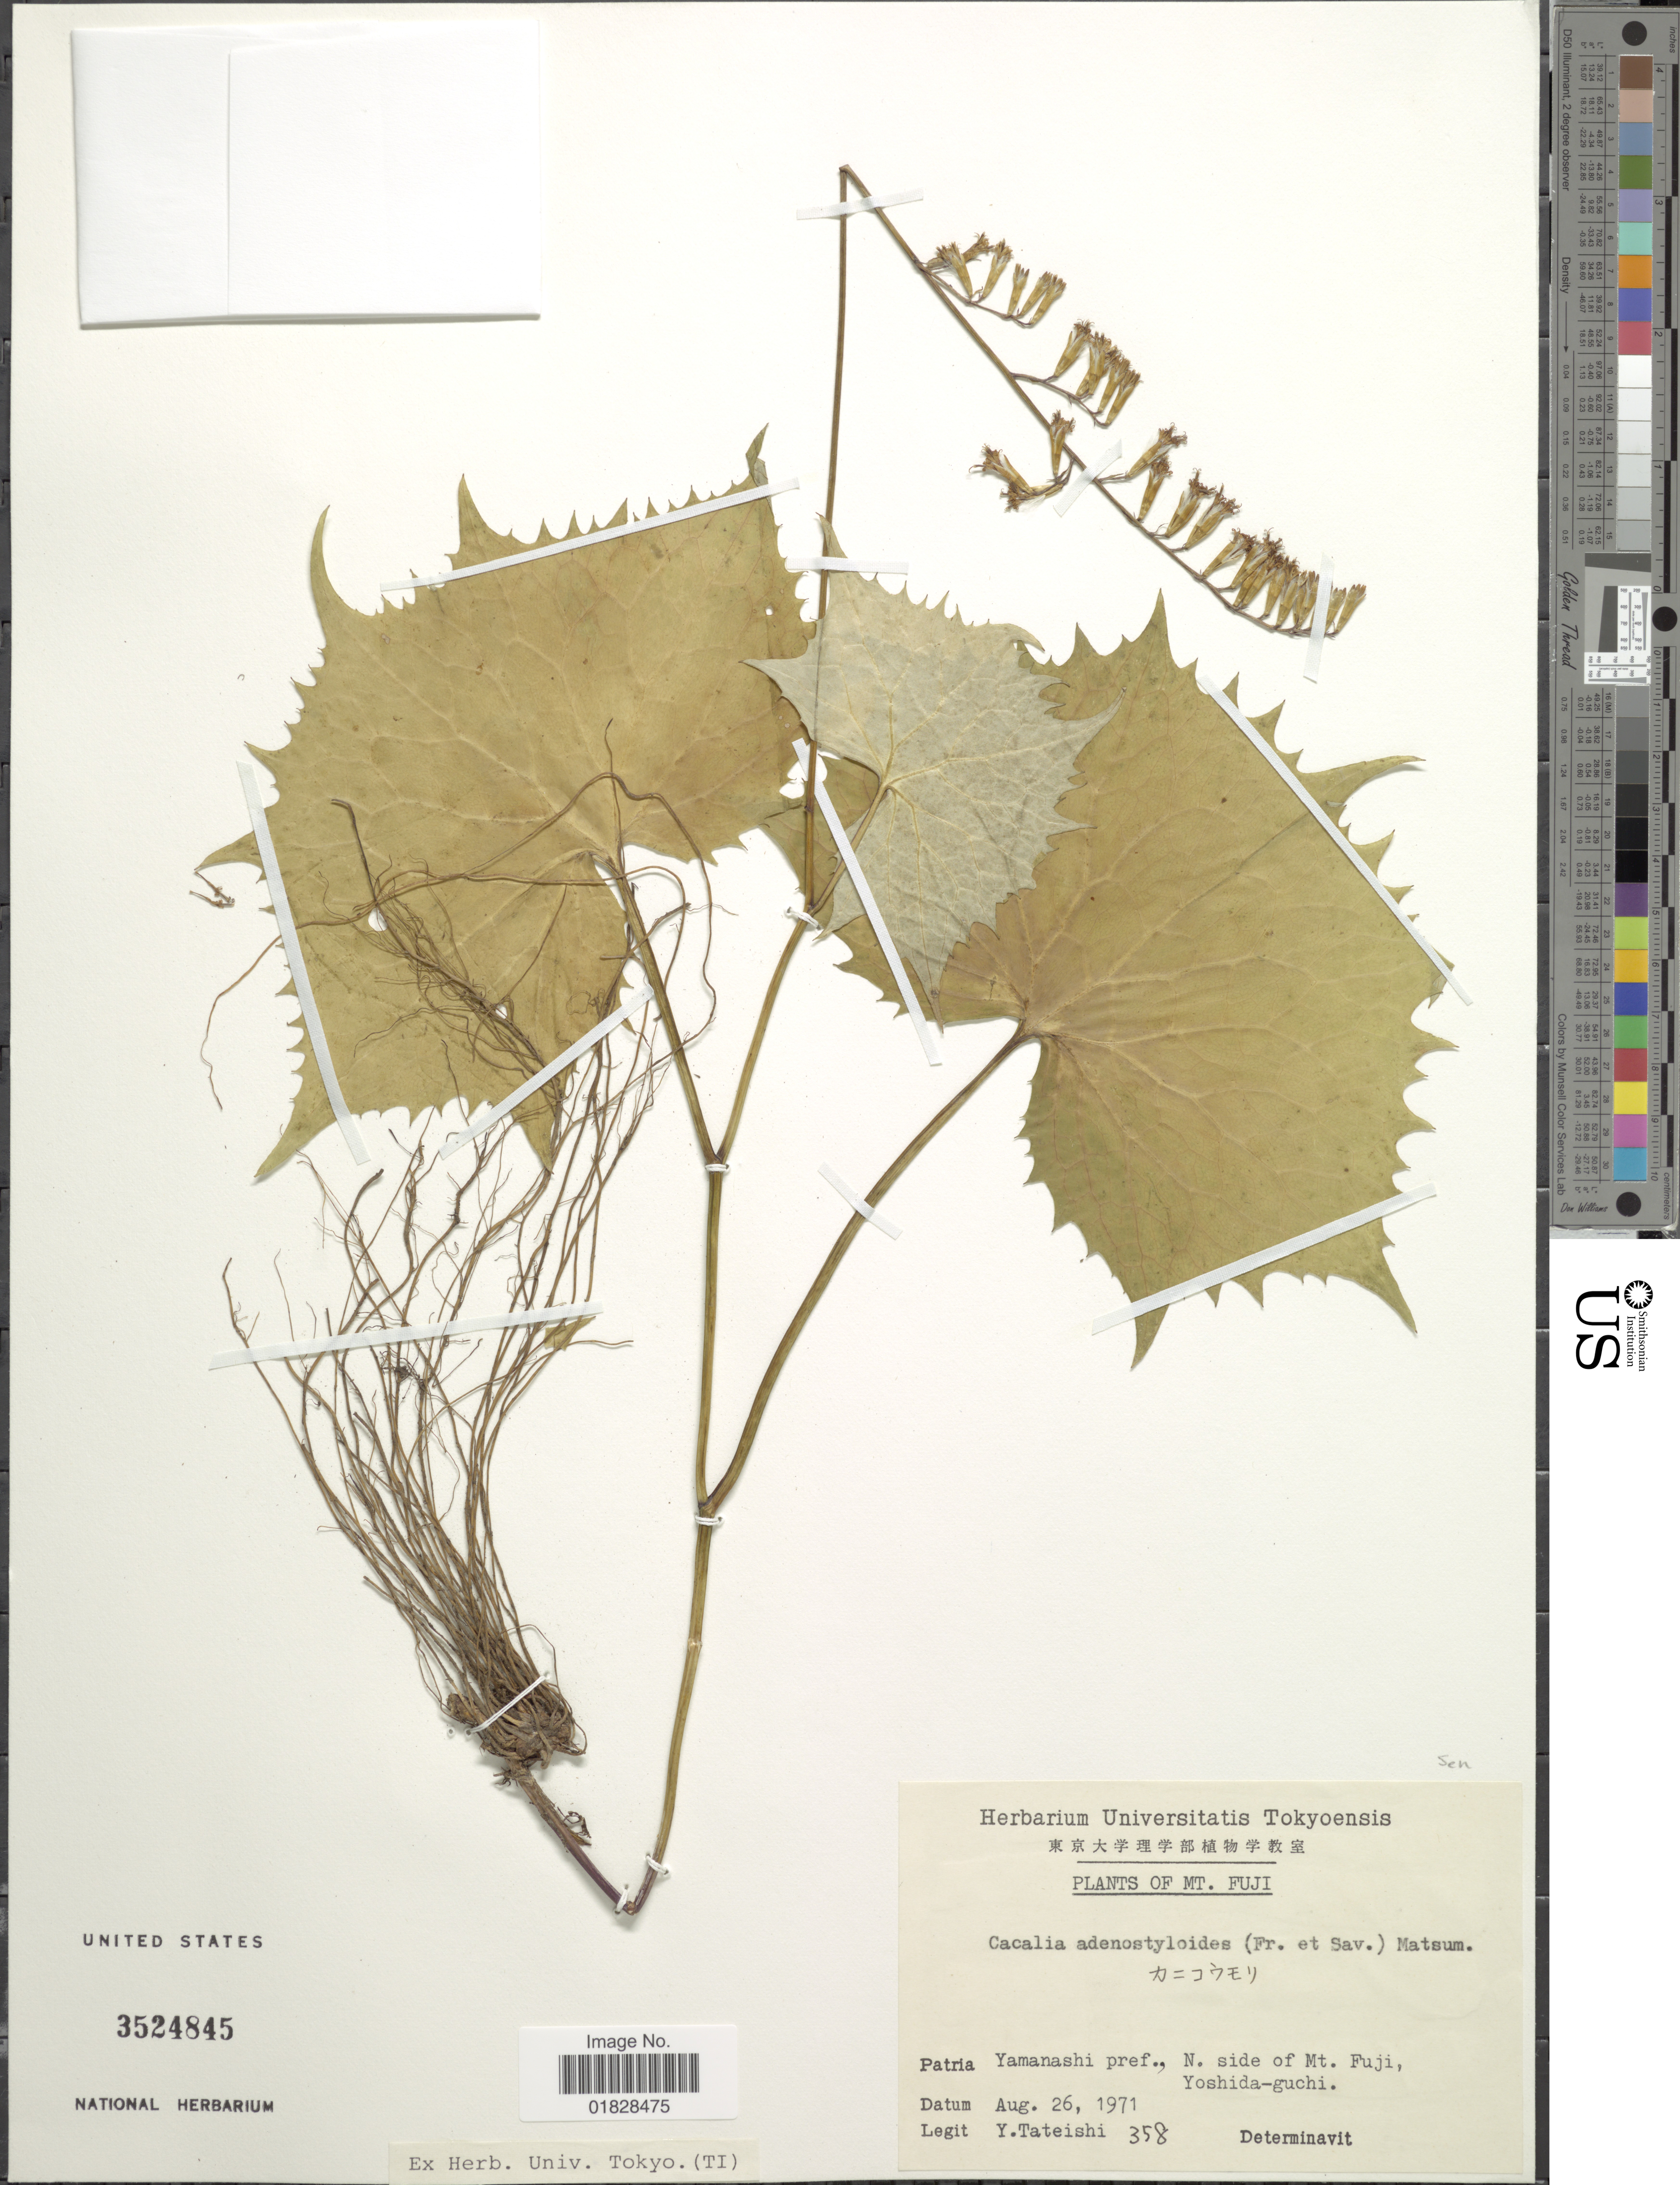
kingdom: Plantae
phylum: Tracheophyta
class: Magnoliopsida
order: Asterales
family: Asteraceae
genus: Parasenecio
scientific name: Parasenecio adenostyloides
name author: (Franch.) Sav. ex Maxim.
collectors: Y. Tateishi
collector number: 358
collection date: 1971-08-26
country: Japan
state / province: Yamanasi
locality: Yamanashi pref., N. side of Mt. Fuji, Yoshida-guchi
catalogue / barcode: US 3524845